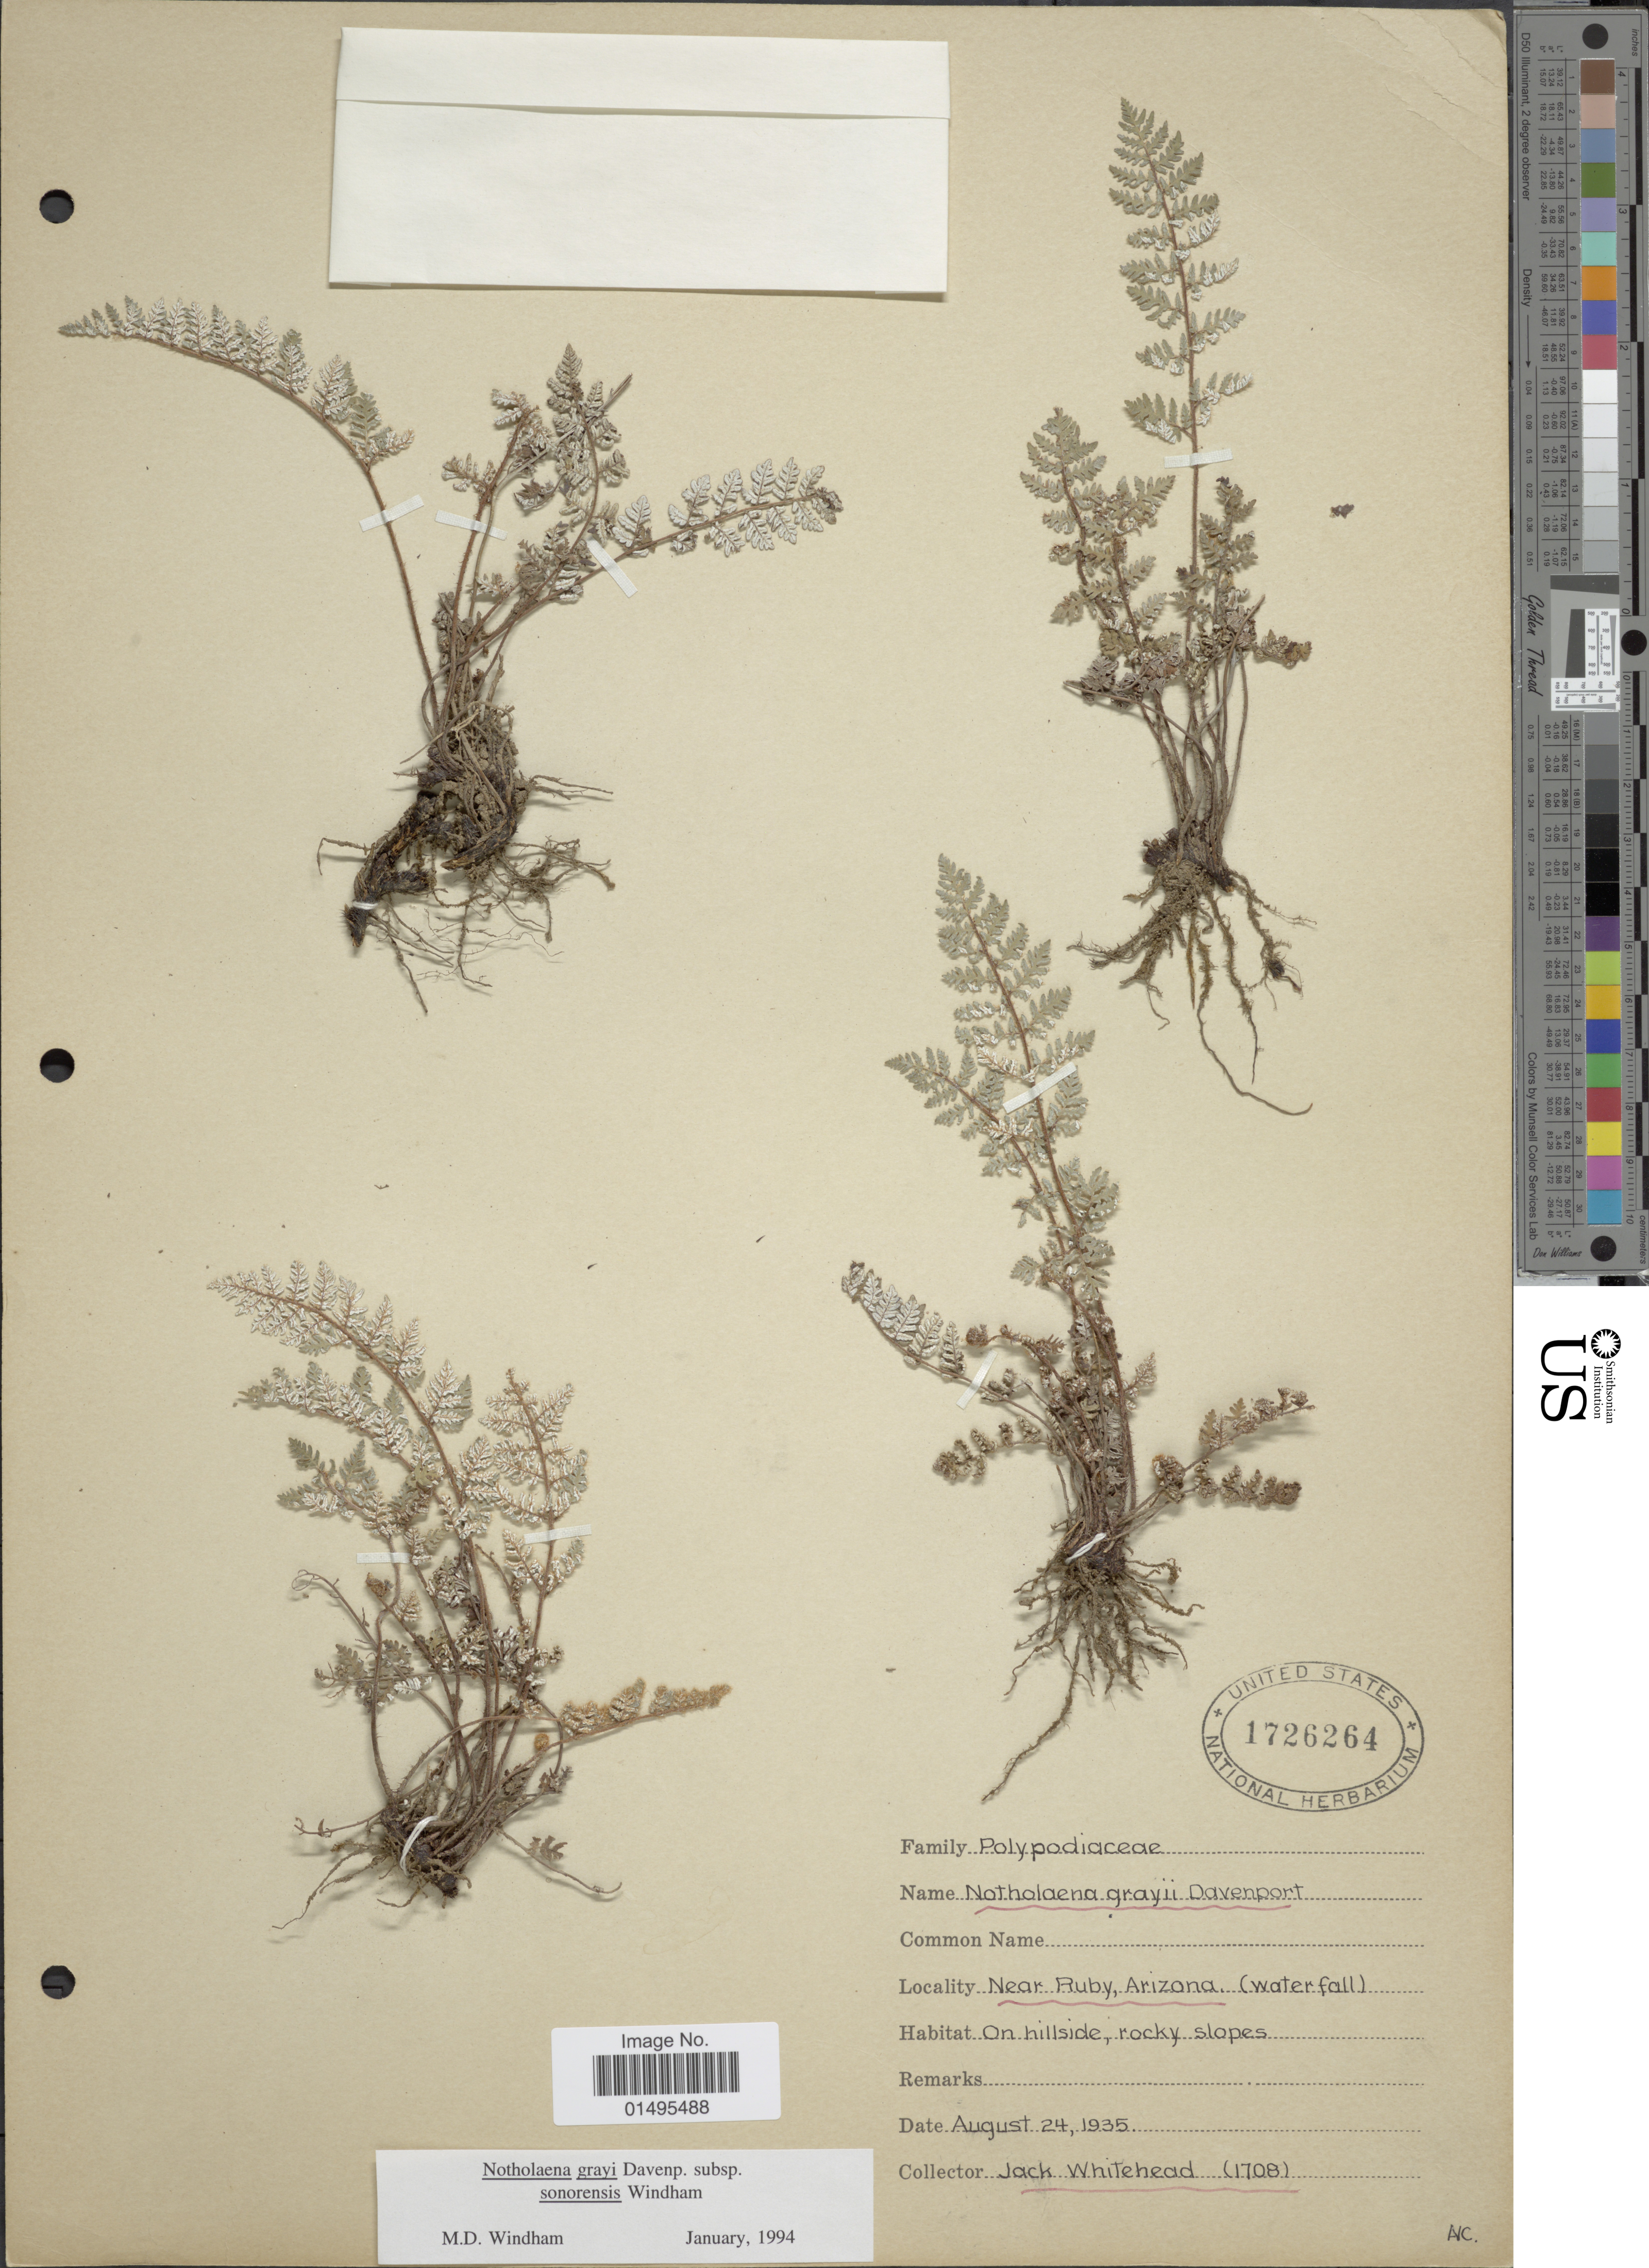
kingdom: Plantae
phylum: Tracheophyta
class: Polypodiopsida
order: Polypodiales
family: Pteridaceae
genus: Notholaena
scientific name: Notholaena grayi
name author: Davenp.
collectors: J. Whitehead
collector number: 1708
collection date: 1935-08-24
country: United States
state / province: Arizona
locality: Near Ruby (waterfall)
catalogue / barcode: US 1726264